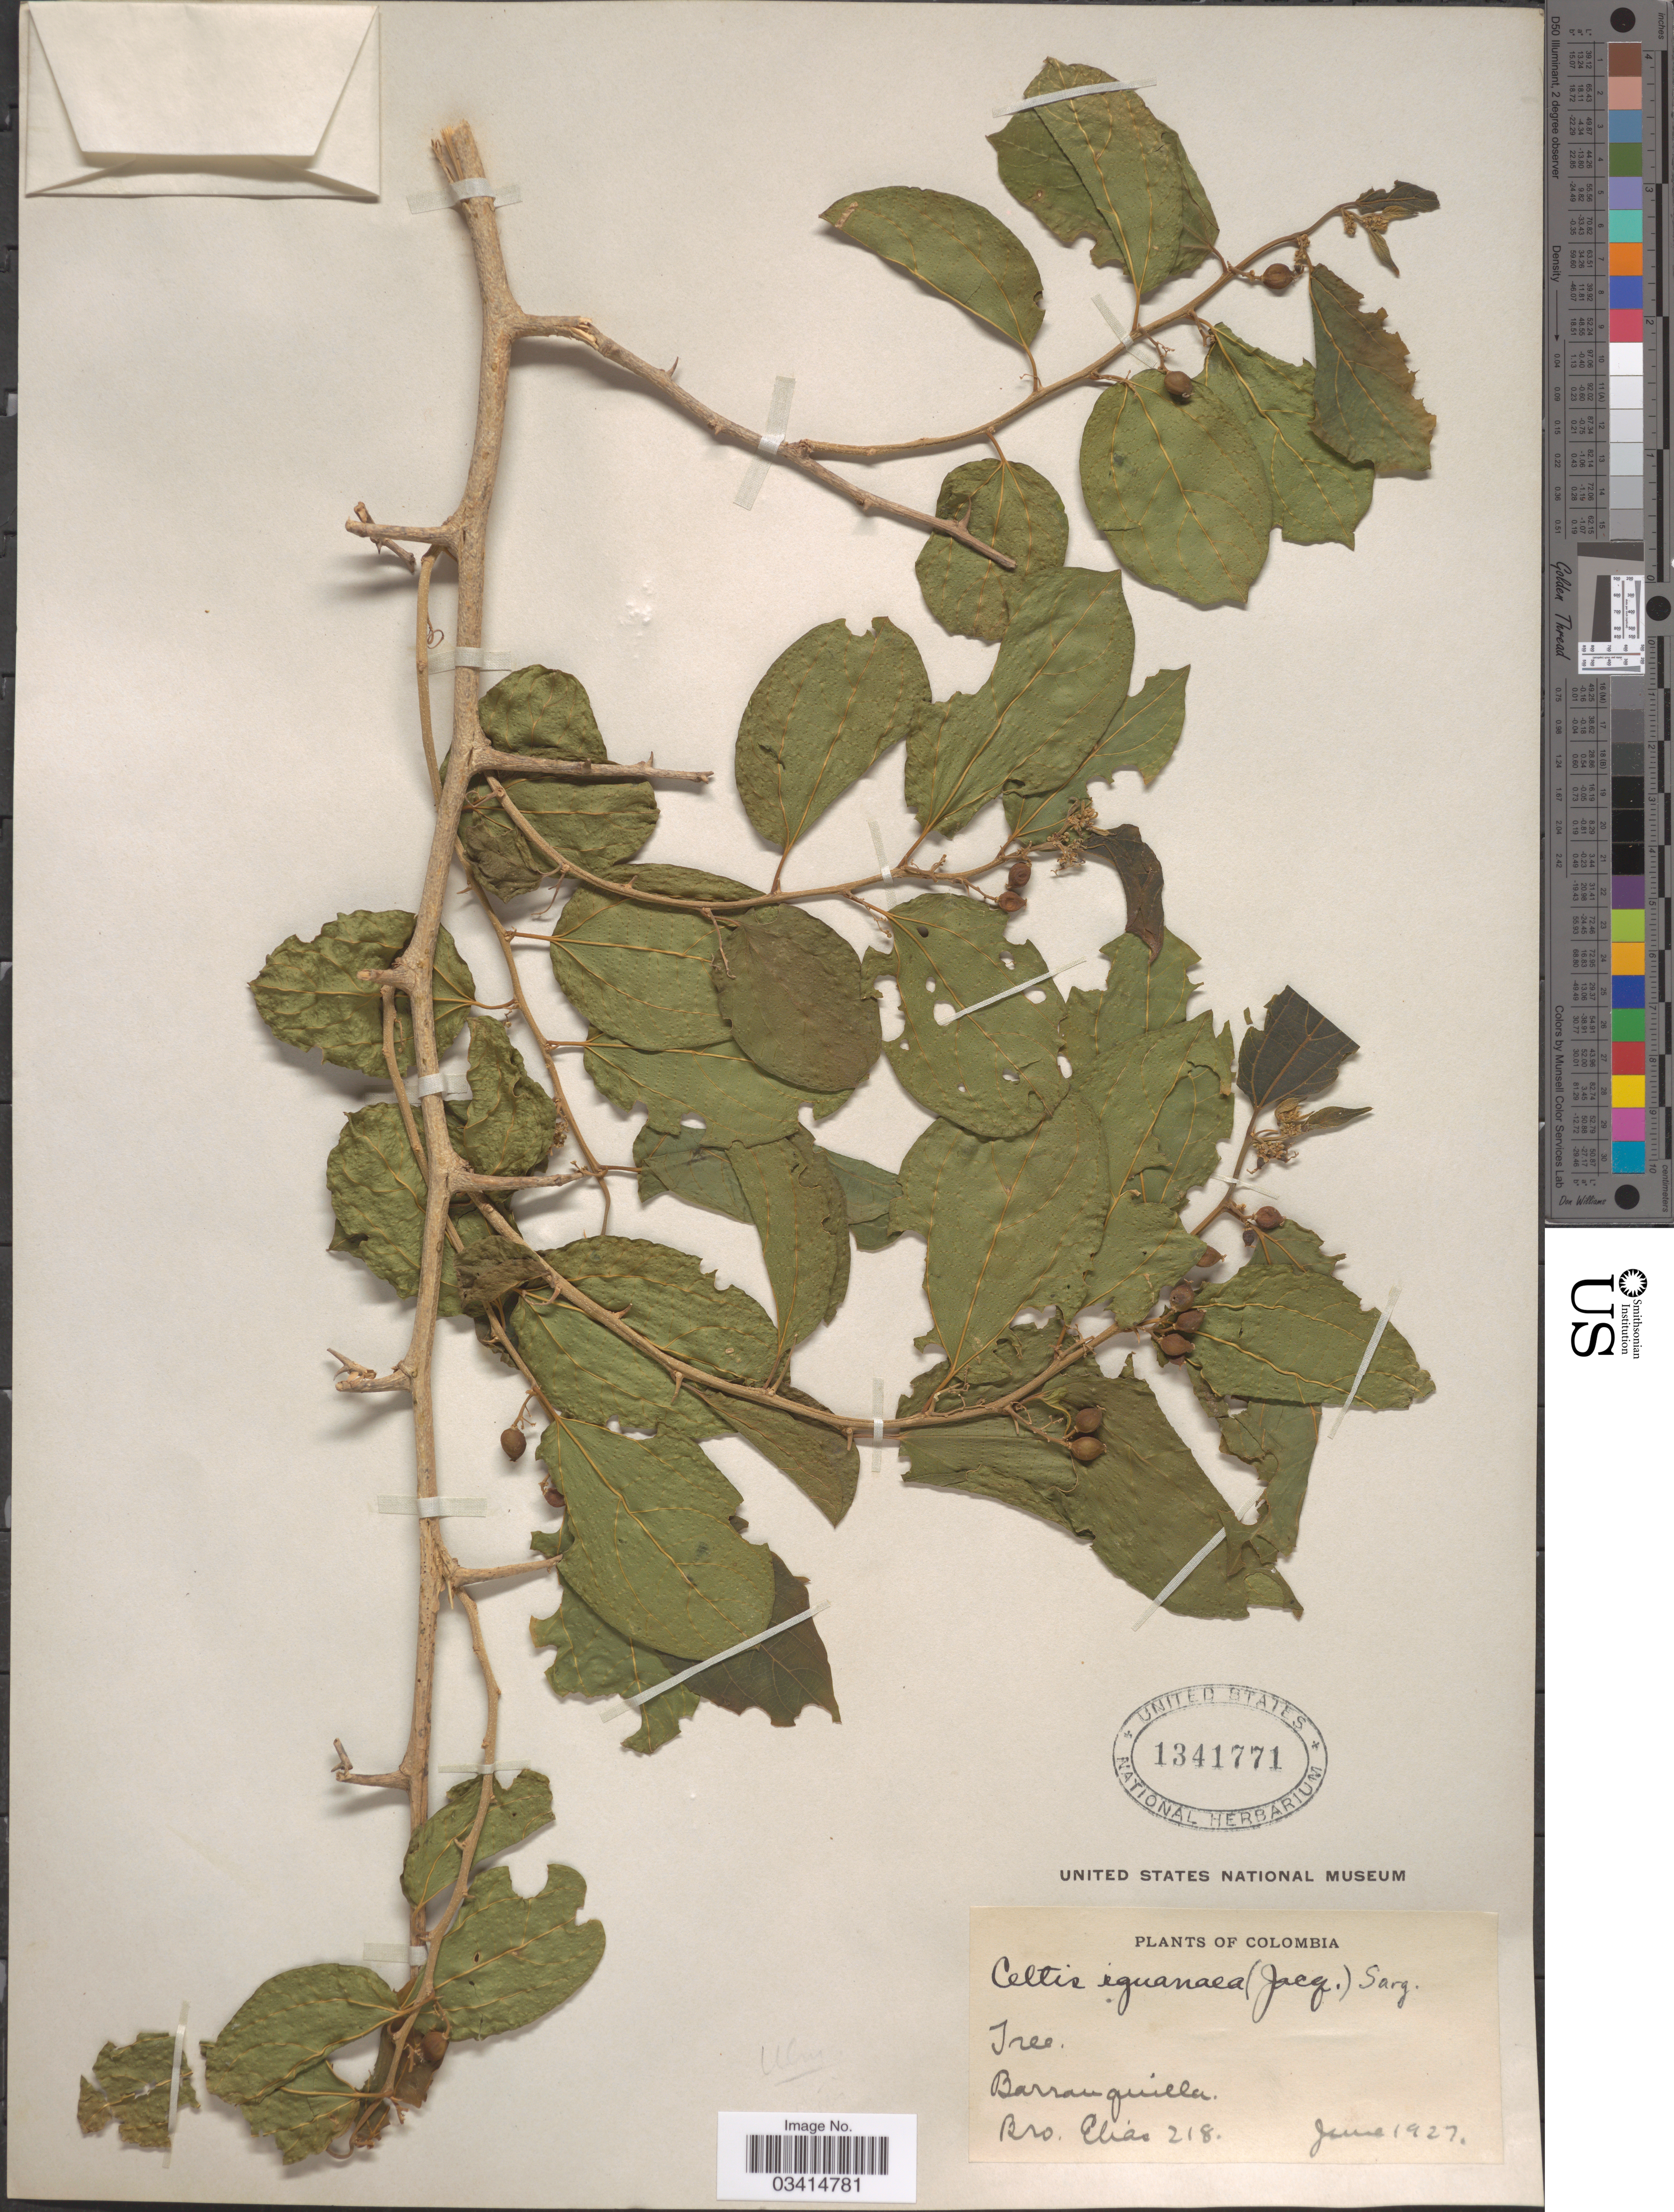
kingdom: Plantae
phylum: Tracheophyta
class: Magnoliopsida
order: Rosales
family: Cannabaceae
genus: Celtis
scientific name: Celtis iguanaea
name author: (Jacq.) Sarg.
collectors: Bro. Elias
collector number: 218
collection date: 1927-06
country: Colombia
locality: Barranquilla.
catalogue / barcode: US 1341771